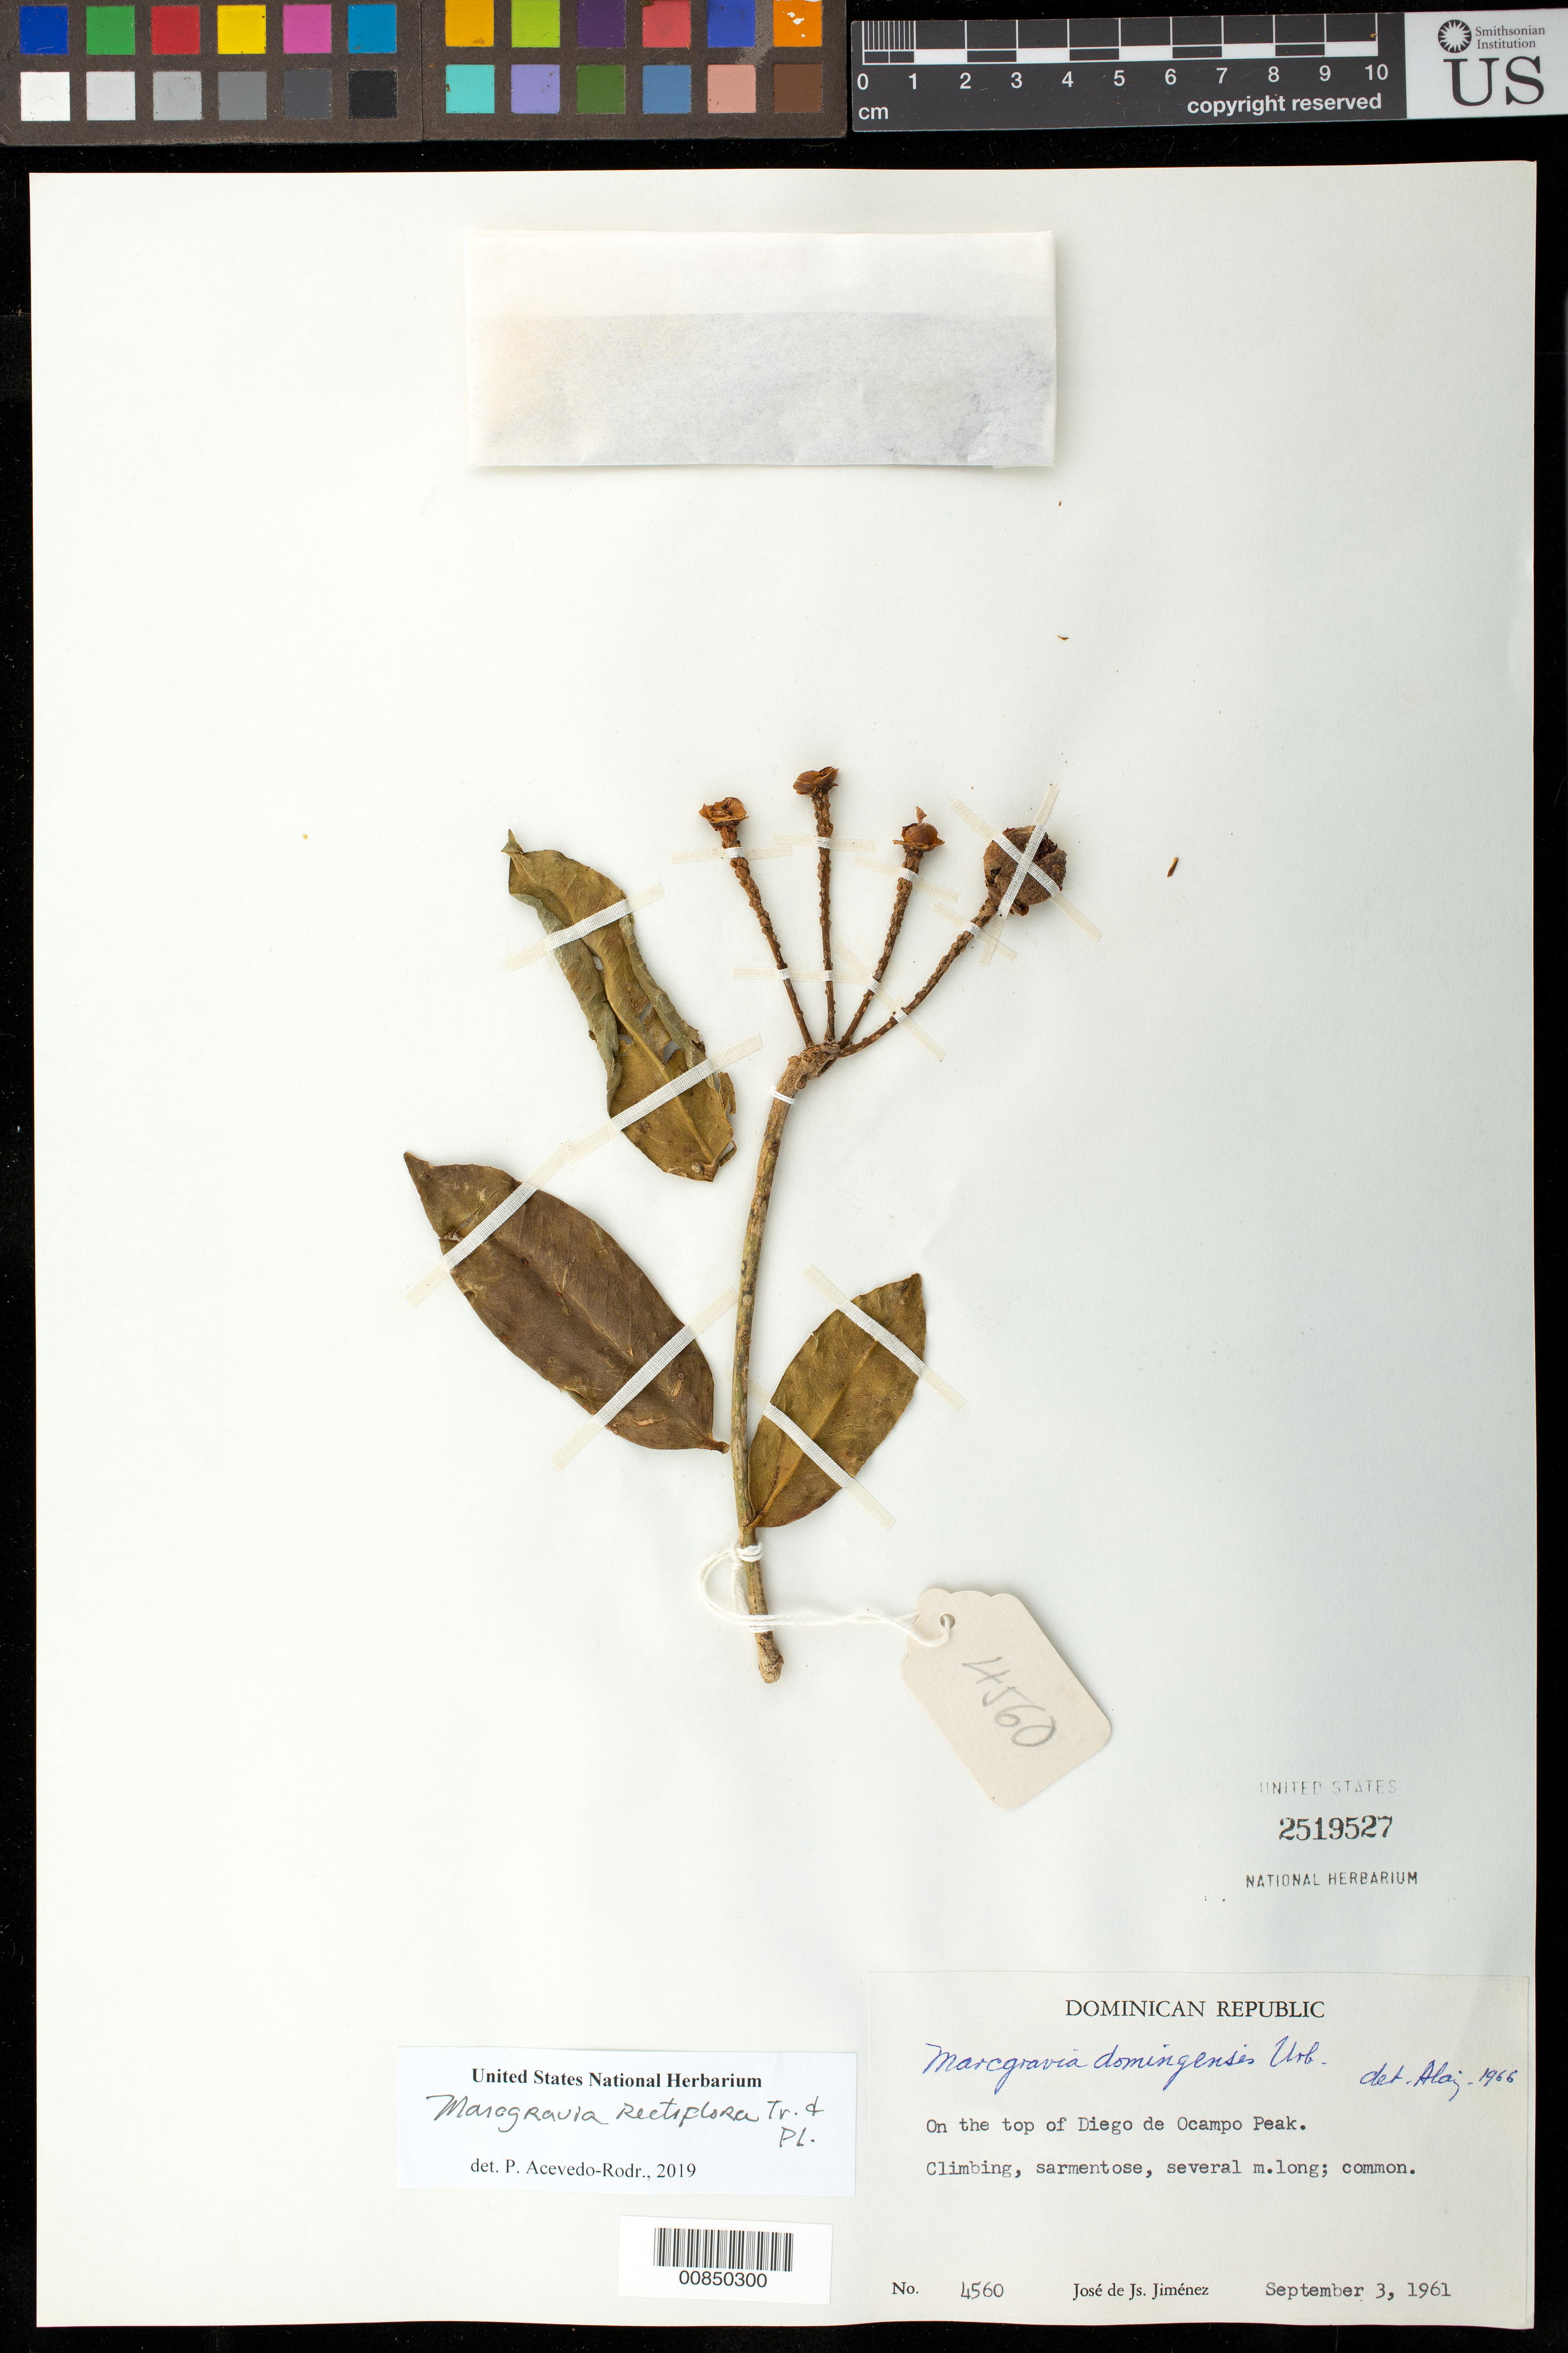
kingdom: Plantae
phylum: Tracheophyta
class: Magnoliopsida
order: Ericales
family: Marcgraviaceae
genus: Marcgravia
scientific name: Marcgravia rectiflora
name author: Triana & Planch.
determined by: Acevedo-Rodríguez, P., (BOT), Smithsonian Institution - National Museum of Natural History (UNITED STATES)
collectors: J. J. Jiménez Almonte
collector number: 4560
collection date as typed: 03 Sep 1961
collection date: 1961-09-03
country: Dominican Republic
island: Hispaniola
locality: Diego de Ocampo Peak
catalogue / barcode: US 2519527